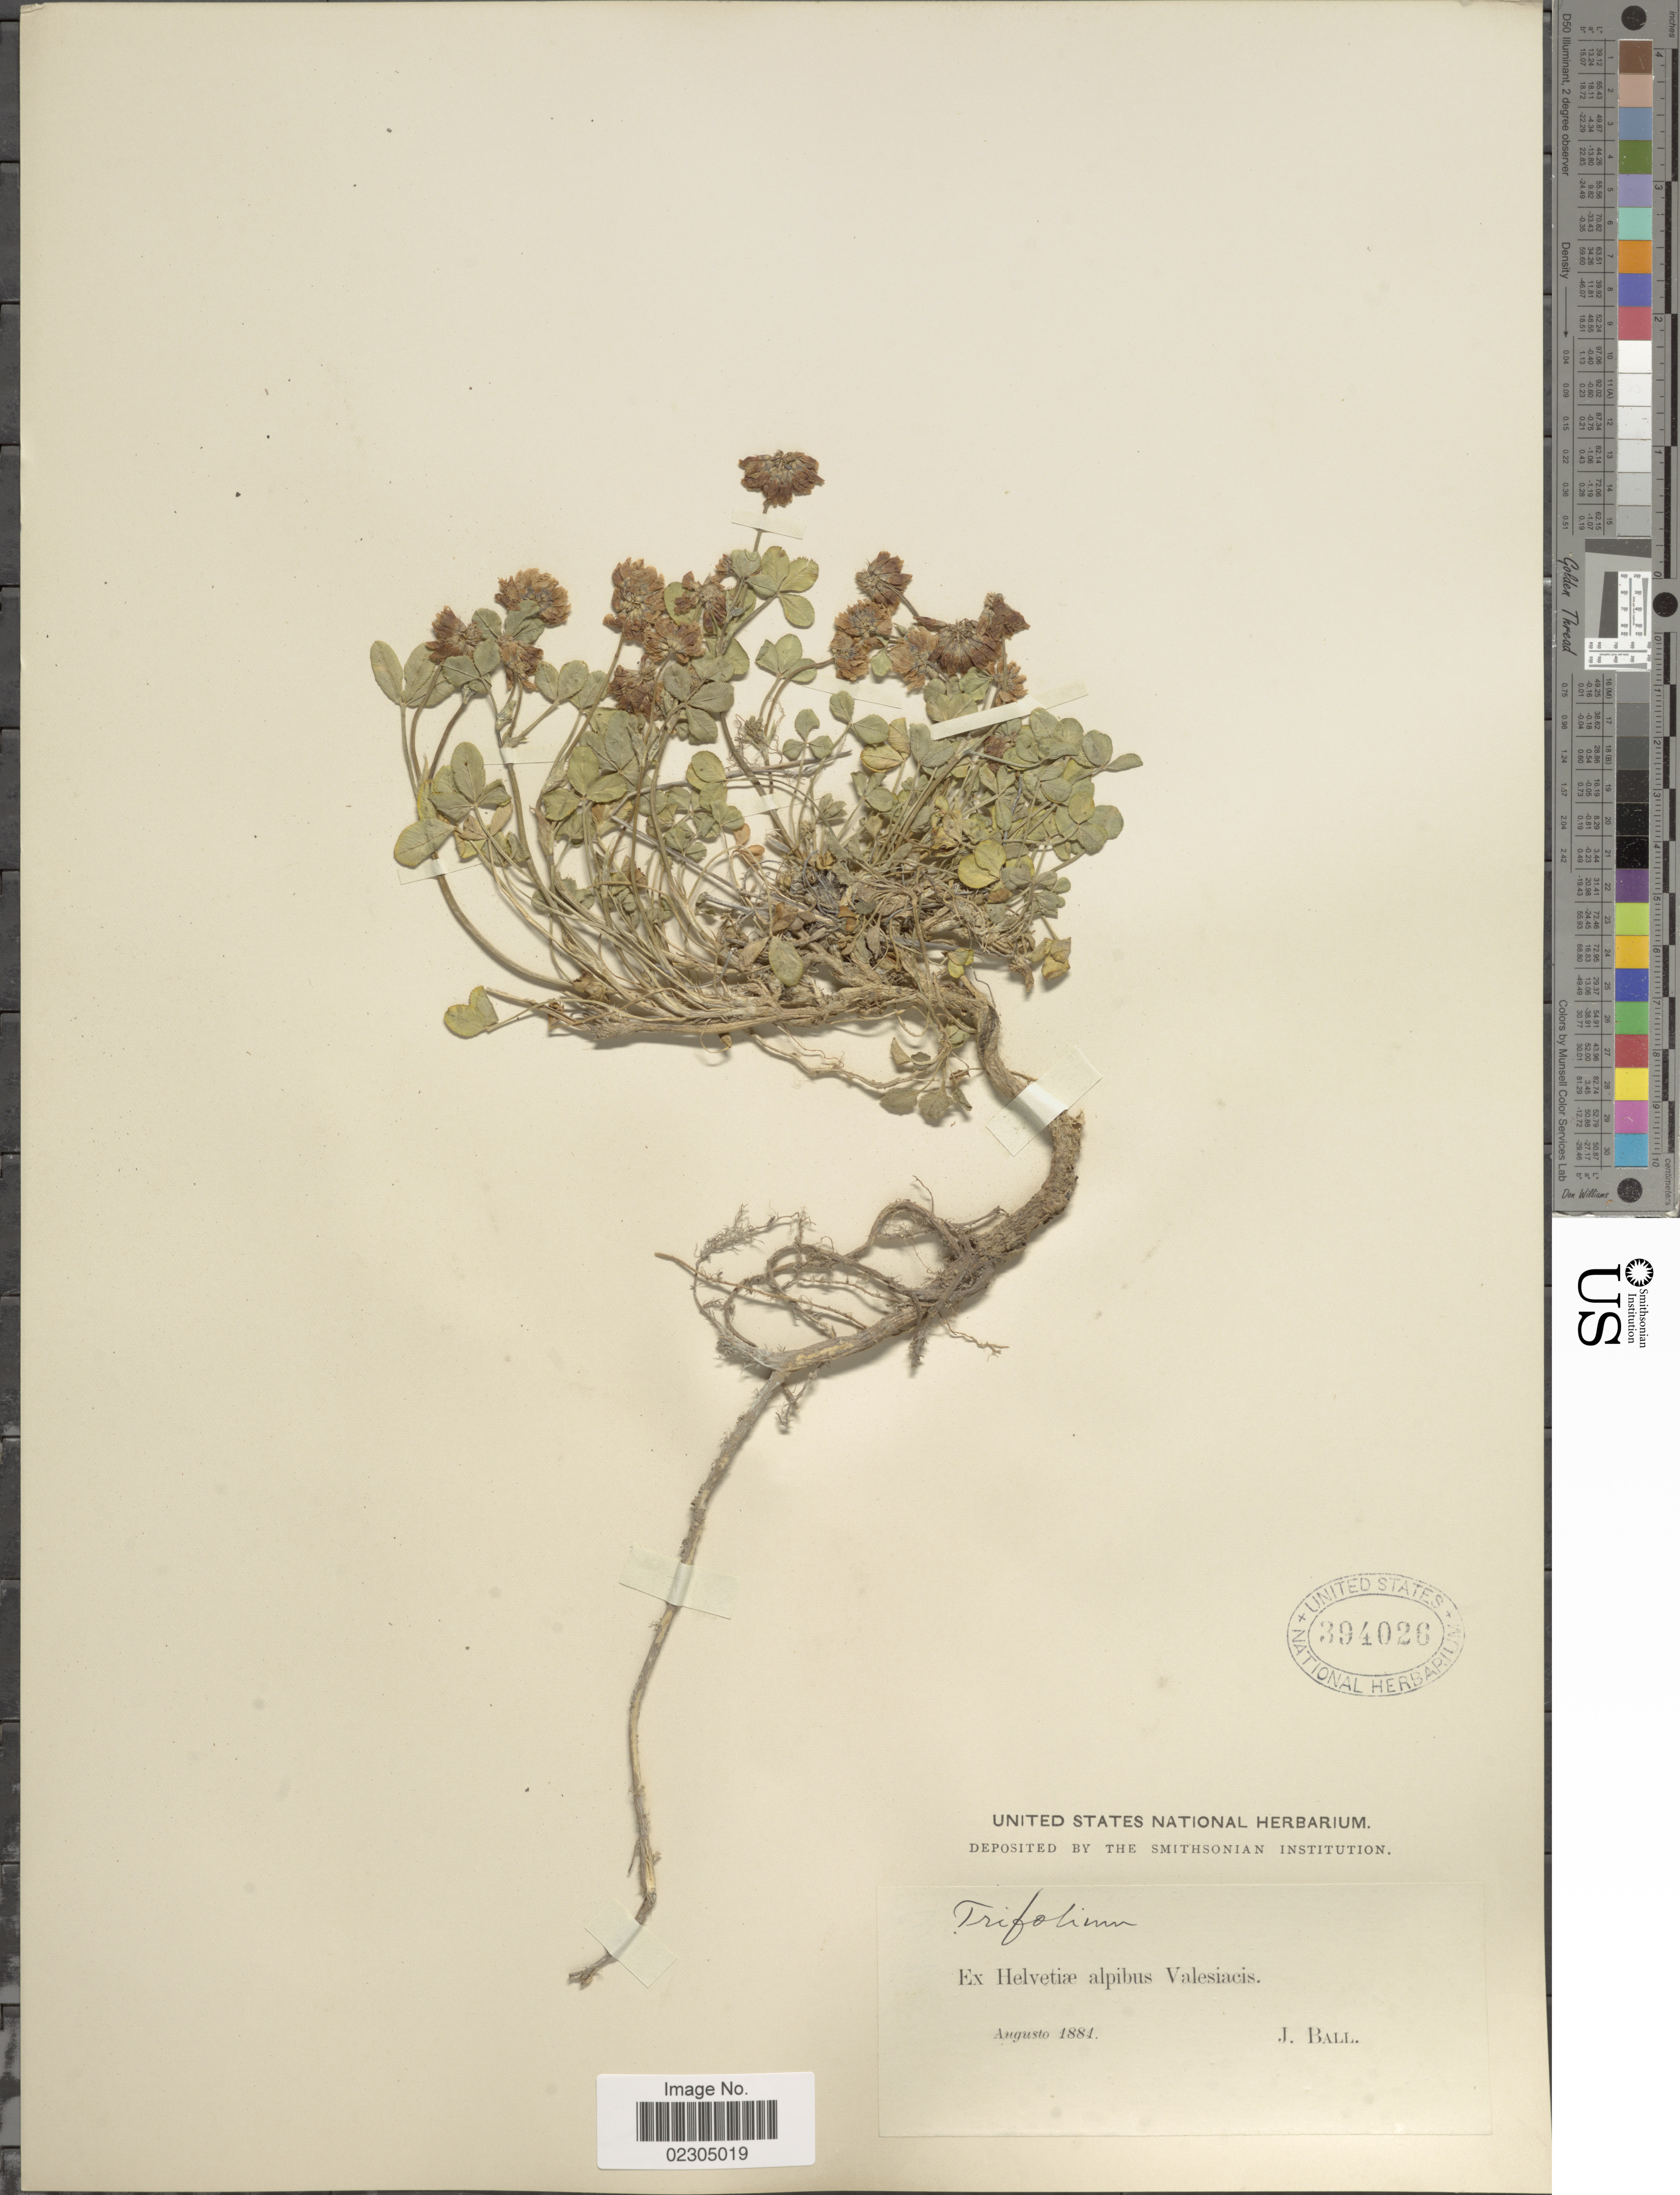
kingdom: Plantae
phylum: Tracheophyta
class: Magnoliopsida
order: Fabales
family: Fabaceae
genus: Trifolium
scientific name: Trifolium sp.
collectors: J. Ball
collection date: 1884-08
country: Switzerland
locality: Ex Helvetiae alpibus Valesiacis.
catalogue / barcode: US 394026